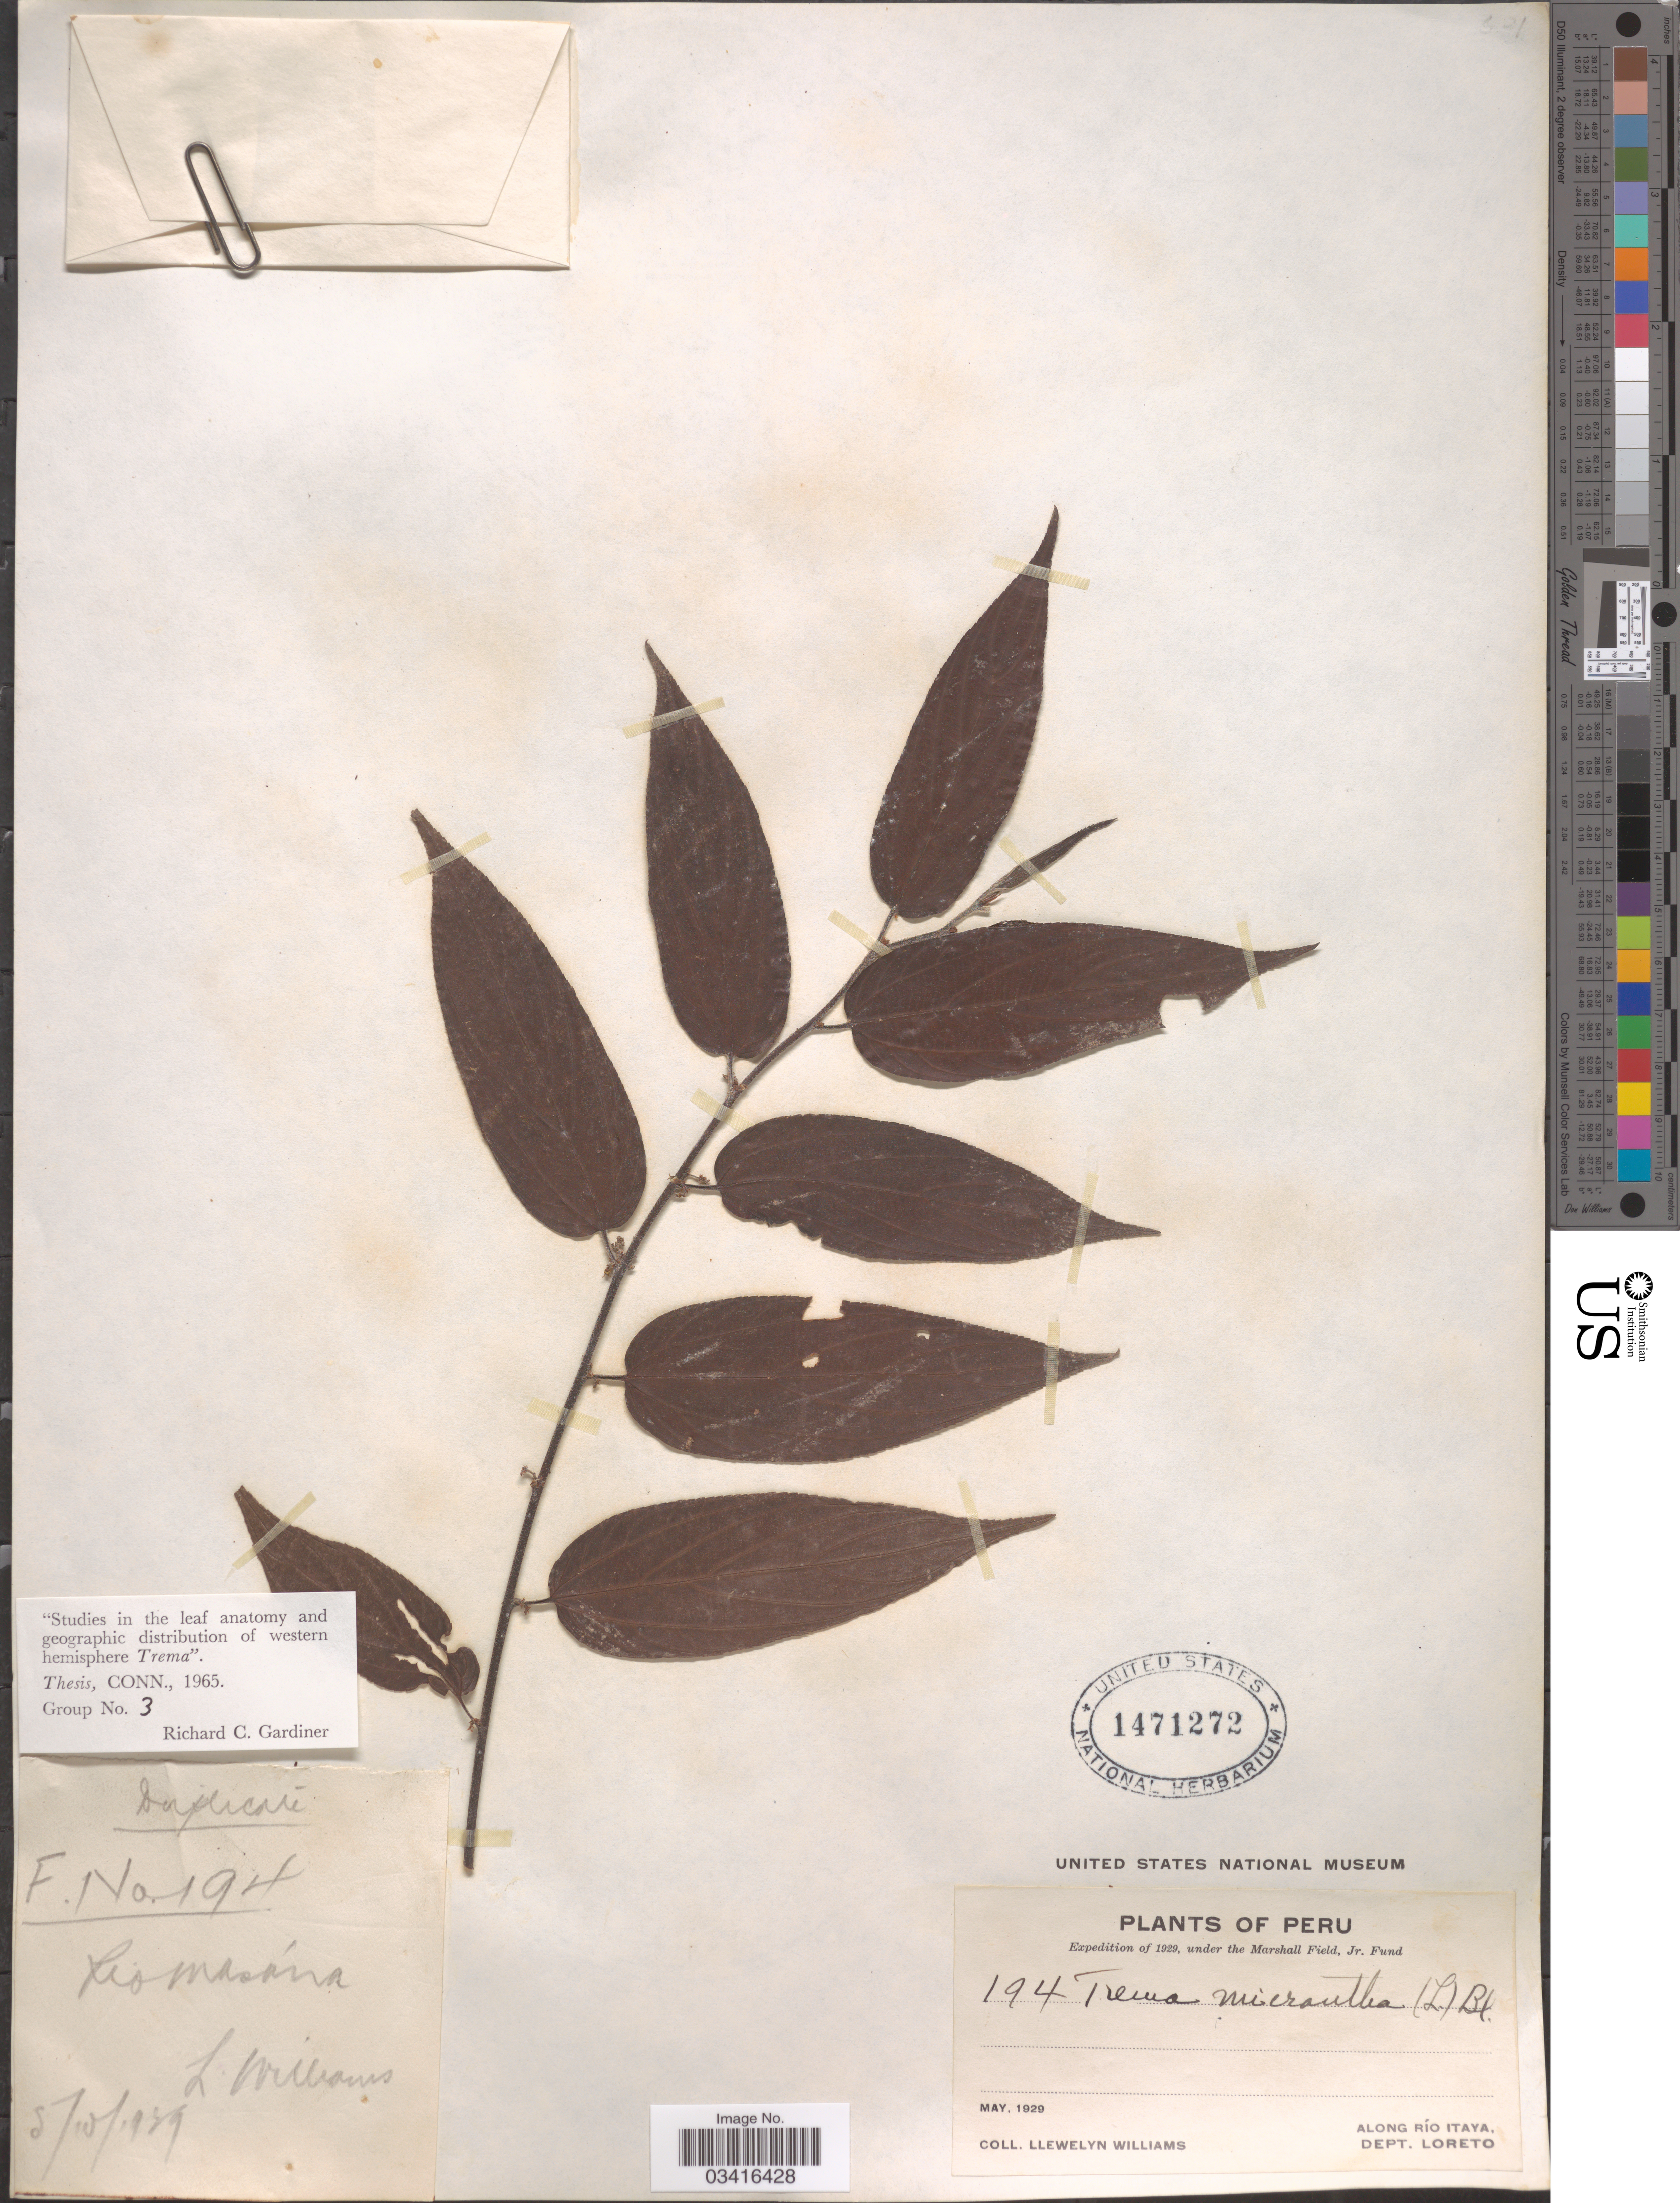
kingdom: Plantae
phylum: Tracheophyta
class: Magnoliopsida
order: Rosales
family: Cannabaceae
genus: Trema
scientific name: Trema micranthum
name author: (L.) Blume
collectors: Ll. Williams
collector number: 194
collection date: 1939-10-05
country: Peru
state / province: Loreto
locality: Rio Masána. Along Río Itaya. Dept. Loreto.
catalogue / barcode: US 1471272